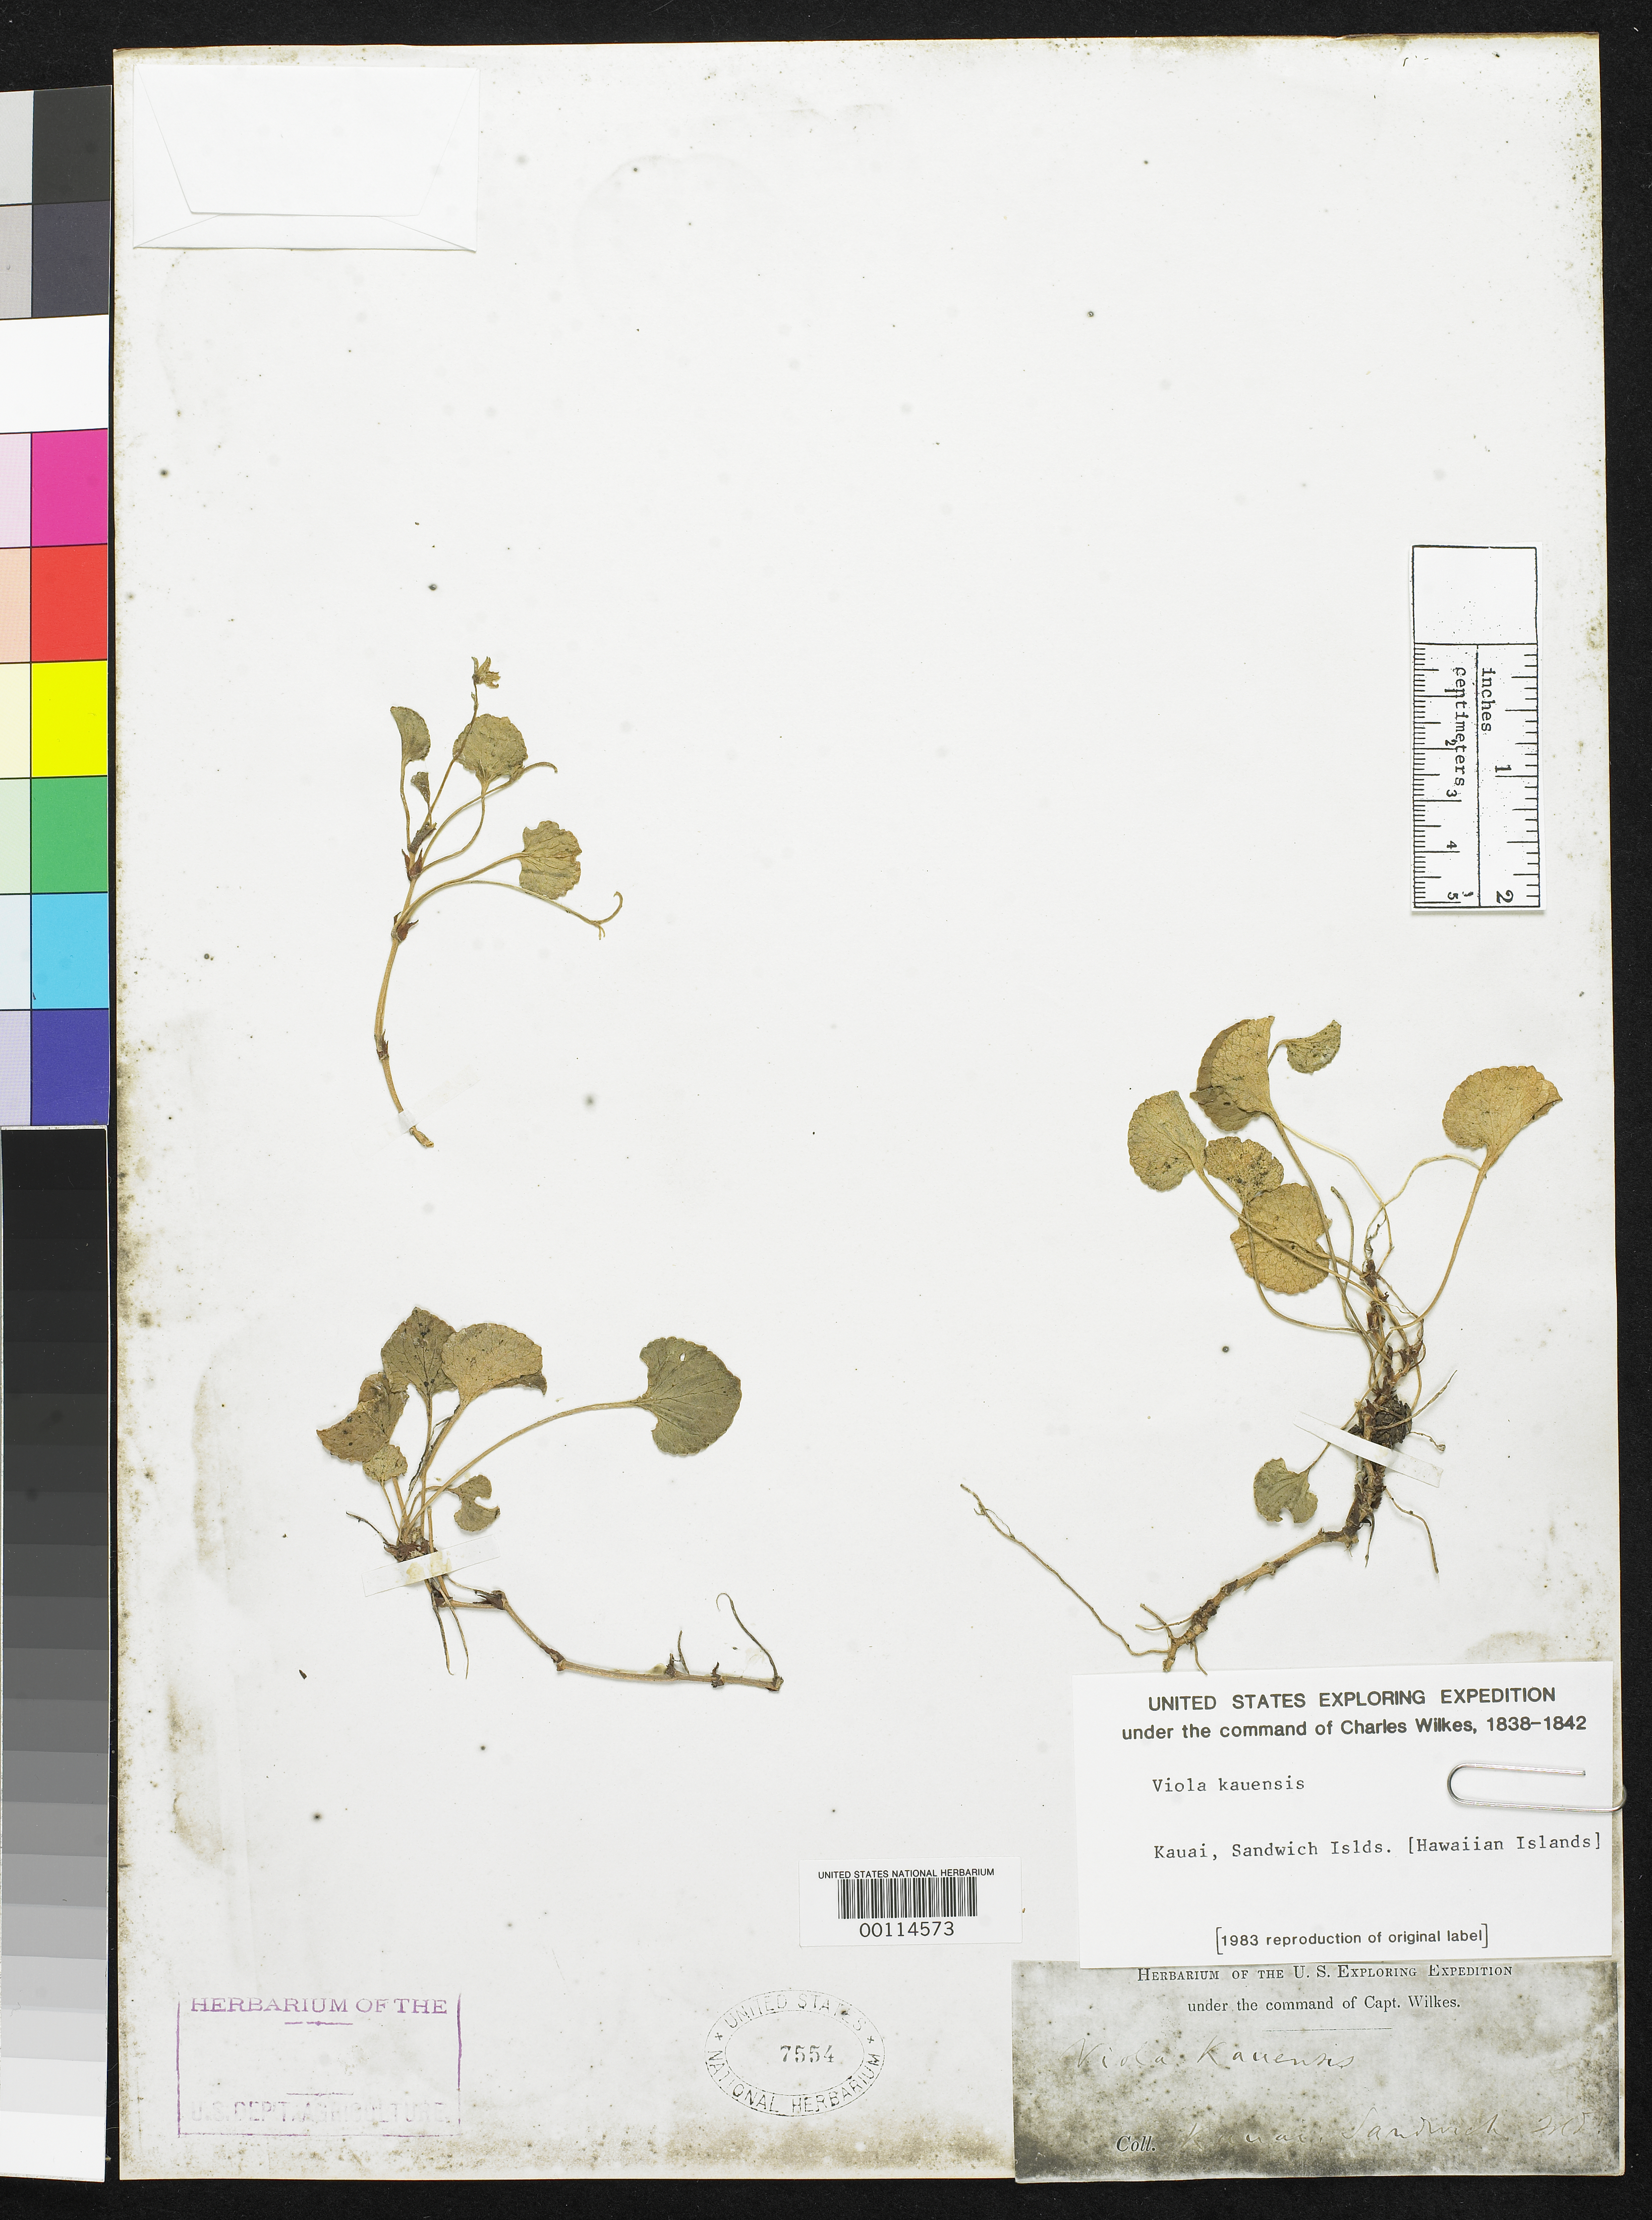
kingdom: Plantae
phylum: Tracheophyta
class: Magnoliopsida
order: Malpighiales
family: Violaceae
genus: Viola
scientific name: Viola kauaensis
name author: A. Gray in Wilkes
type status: Type Collection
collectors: Wilkes Explor. Exped.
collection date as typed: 1838 to -- --- 1842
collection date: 1838/1842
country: United States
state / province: Hawaii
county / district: Kauai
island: Kaua'i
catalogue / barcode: US 7554